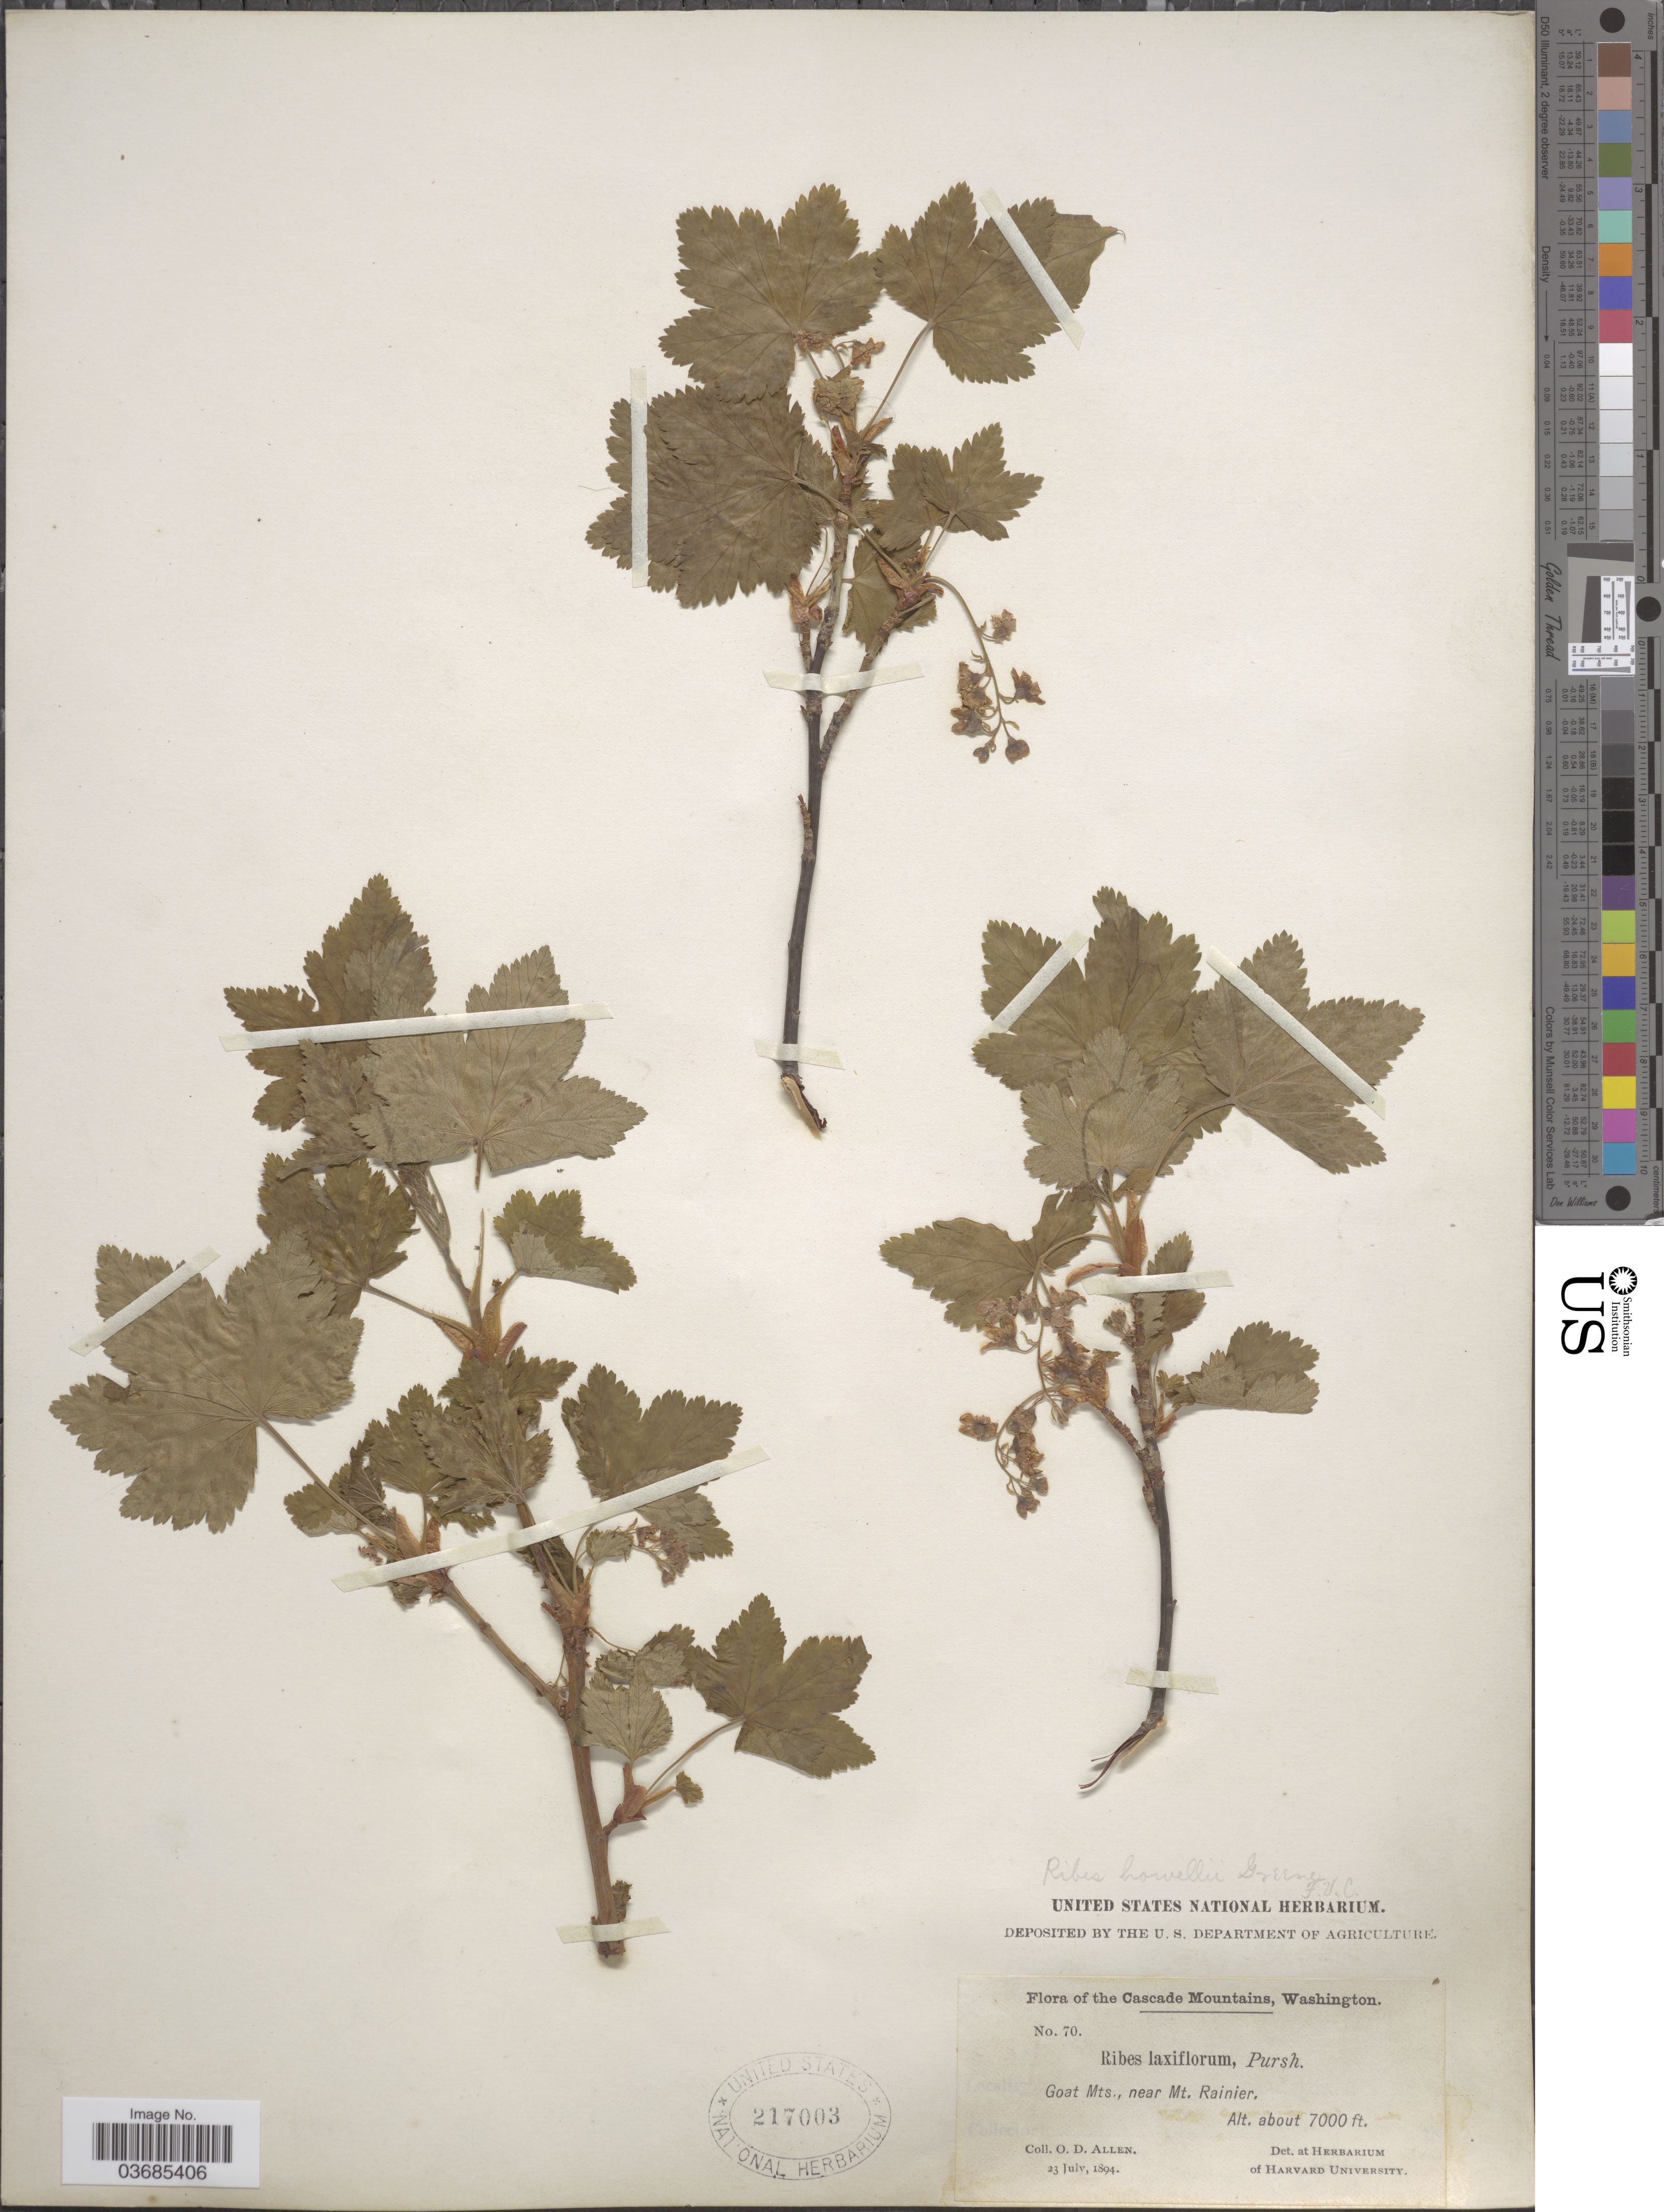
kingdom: Plantae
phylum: Tracheophyta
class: Magnoliopsida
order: Saxifragales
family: Grossulariaceae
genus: Ribes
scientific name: Ribes acerifolium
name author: Howell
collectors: O. D. Allen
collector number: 70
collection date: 1894-07-23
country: United States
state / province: Washington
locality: Cascade Mountains. Goat Mts., near Mt. Rainier.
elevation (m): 2134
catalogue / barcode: US 217003